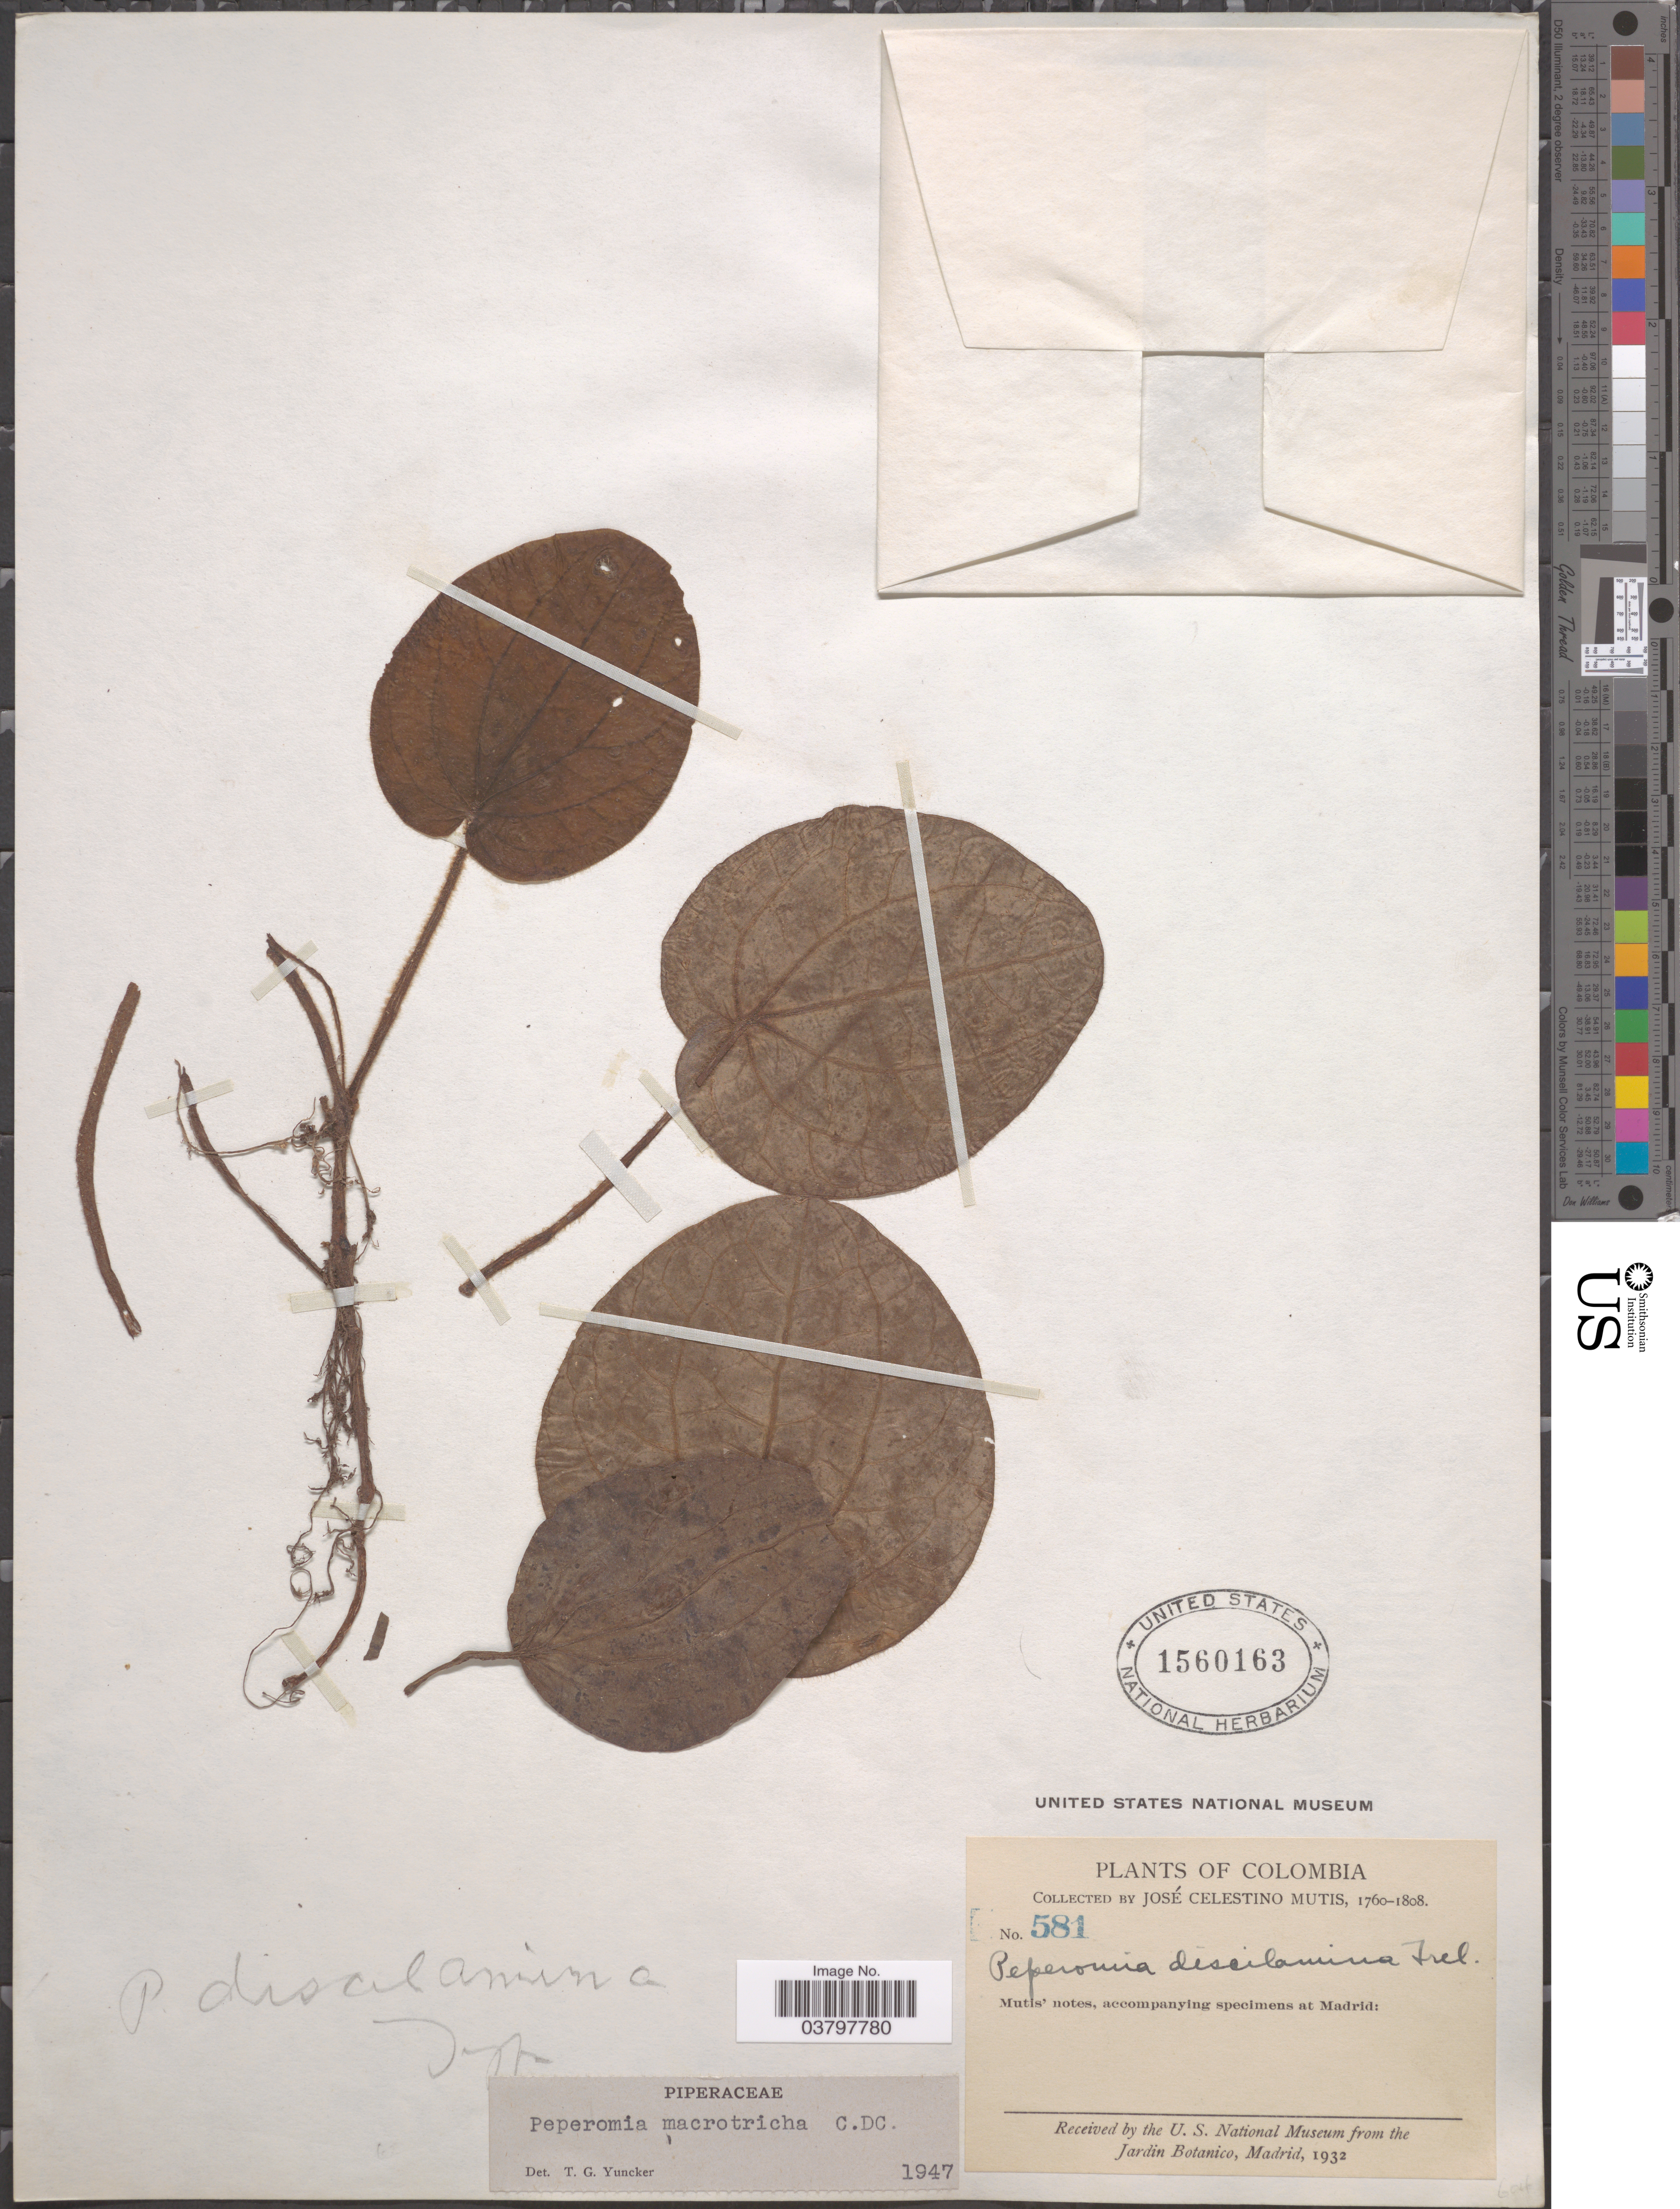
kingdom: Plantae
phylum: Tracheophyta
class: Magnoliopsida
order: Piperales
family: Piperaceae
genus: Peperomia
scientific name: Peperomia macrotricha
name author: C. DC.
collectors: J. C. B. Mutis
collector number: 581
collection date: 1760/1808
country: Colombia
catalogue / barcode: US 1560163